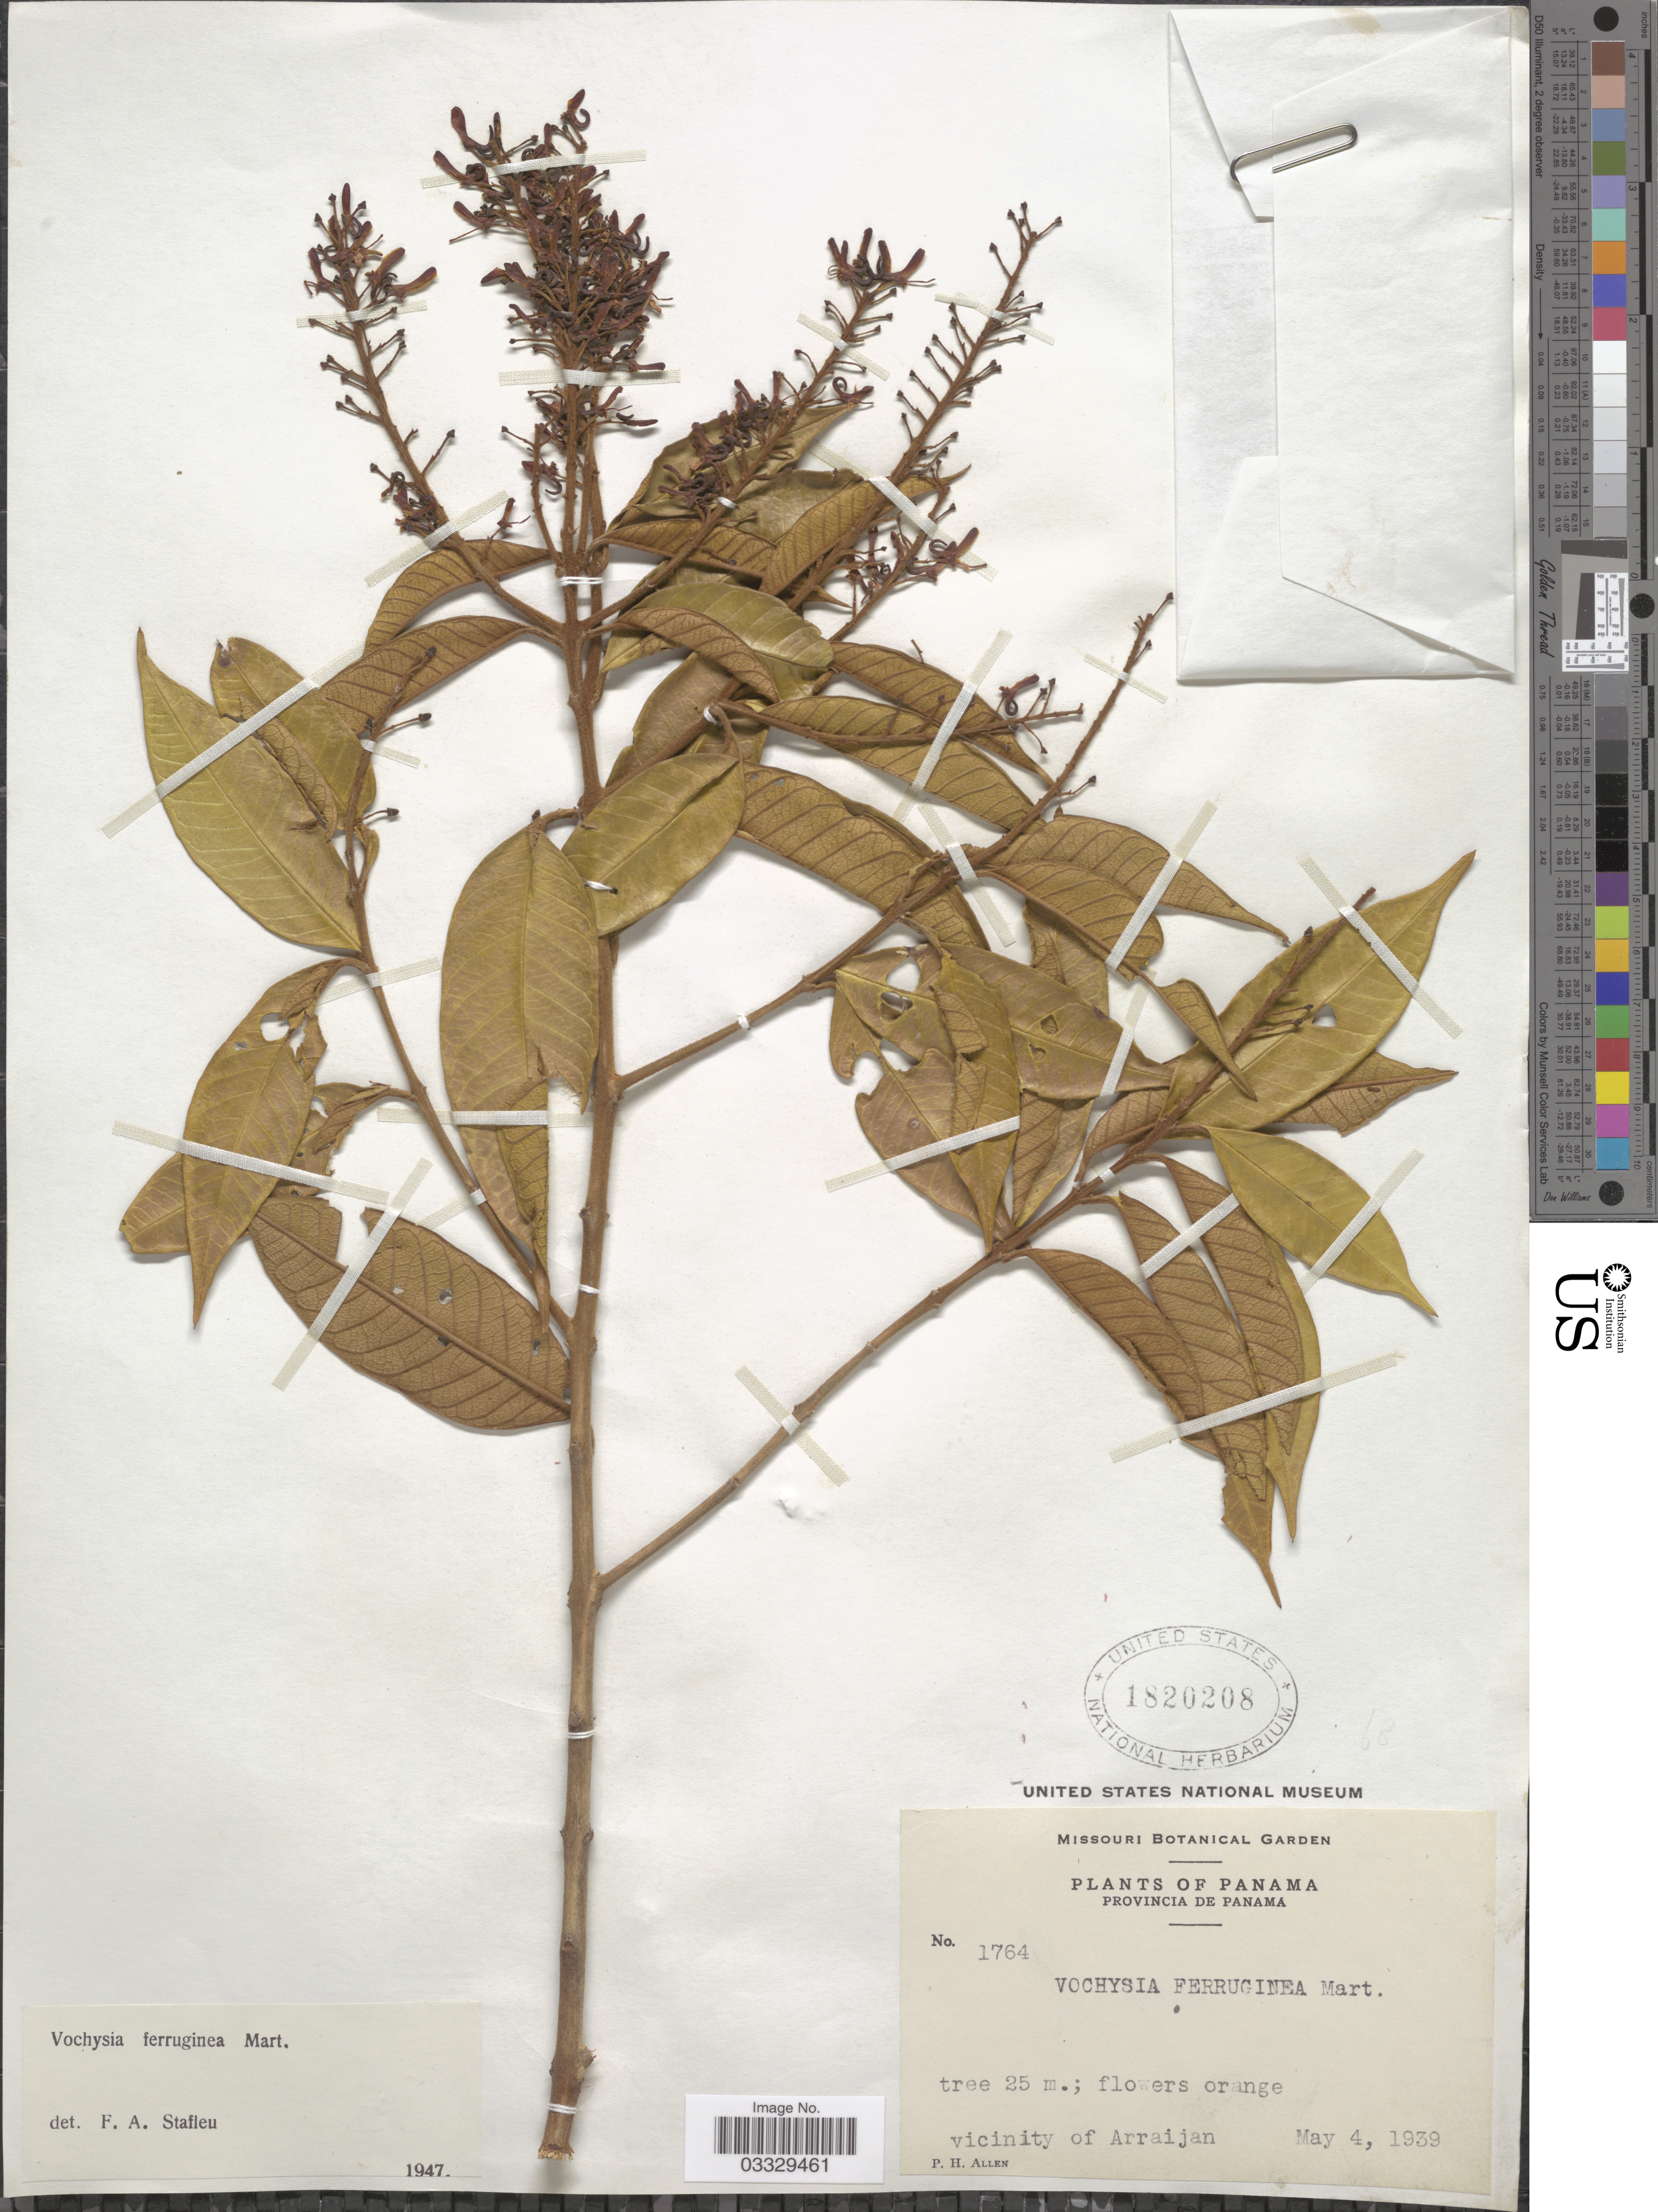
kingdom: Plantae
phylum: Tracheophyta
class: Magnoliopsida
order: Myrtales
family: Vochysiaceae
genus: Vochysia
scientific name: Vochysia ferruginea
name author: Mart.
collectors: P. H. Allen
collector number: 1764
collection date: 1939-05-04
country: Panama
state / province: Panamá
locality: Vicinity of Arraijan.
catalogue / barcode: US 1820208